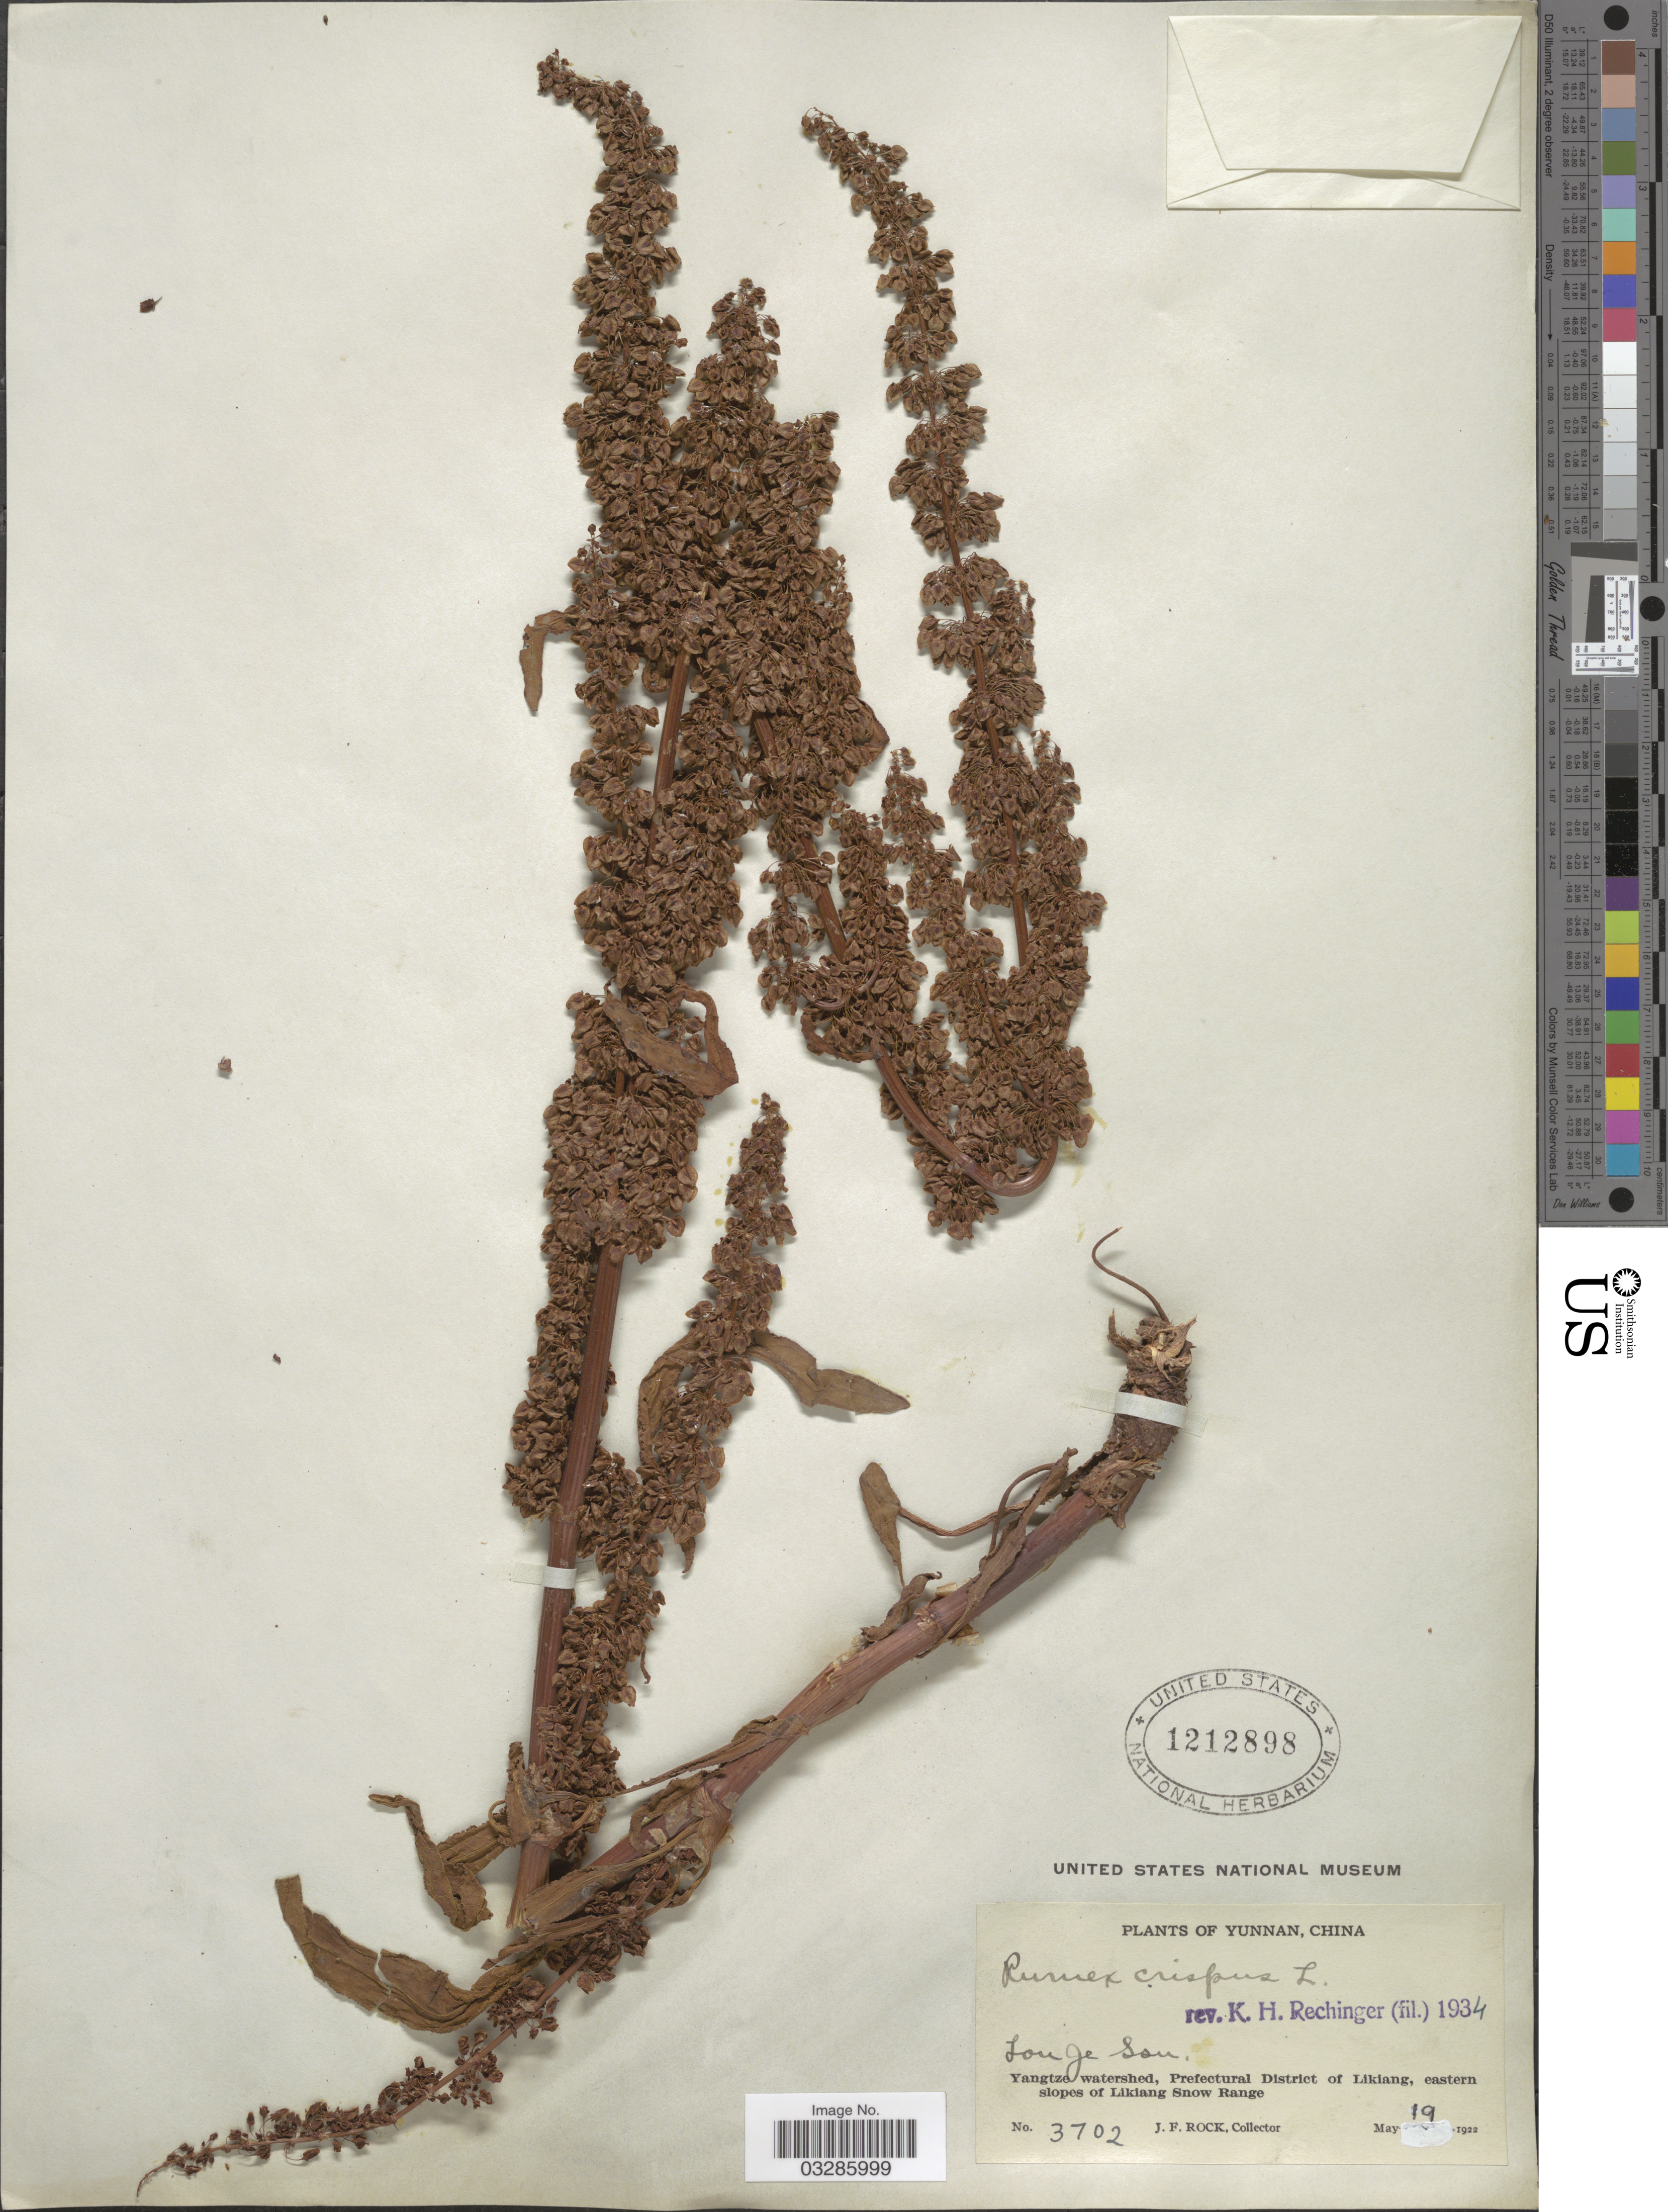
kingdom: Plantae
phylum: Tracheophyta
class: Magnoliopsida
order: Caryophyllales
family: Polygonaceae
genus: Rumex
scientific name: Rumex crispus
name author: L.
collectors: J. Rock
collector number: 3702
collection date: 1922-05-19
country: China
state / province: Yunnan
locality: Lon je San. Yangtze watershed, Prefectural District of Likiang, eastern slopes of Likiang Snow Range.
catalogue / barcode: US 1212898